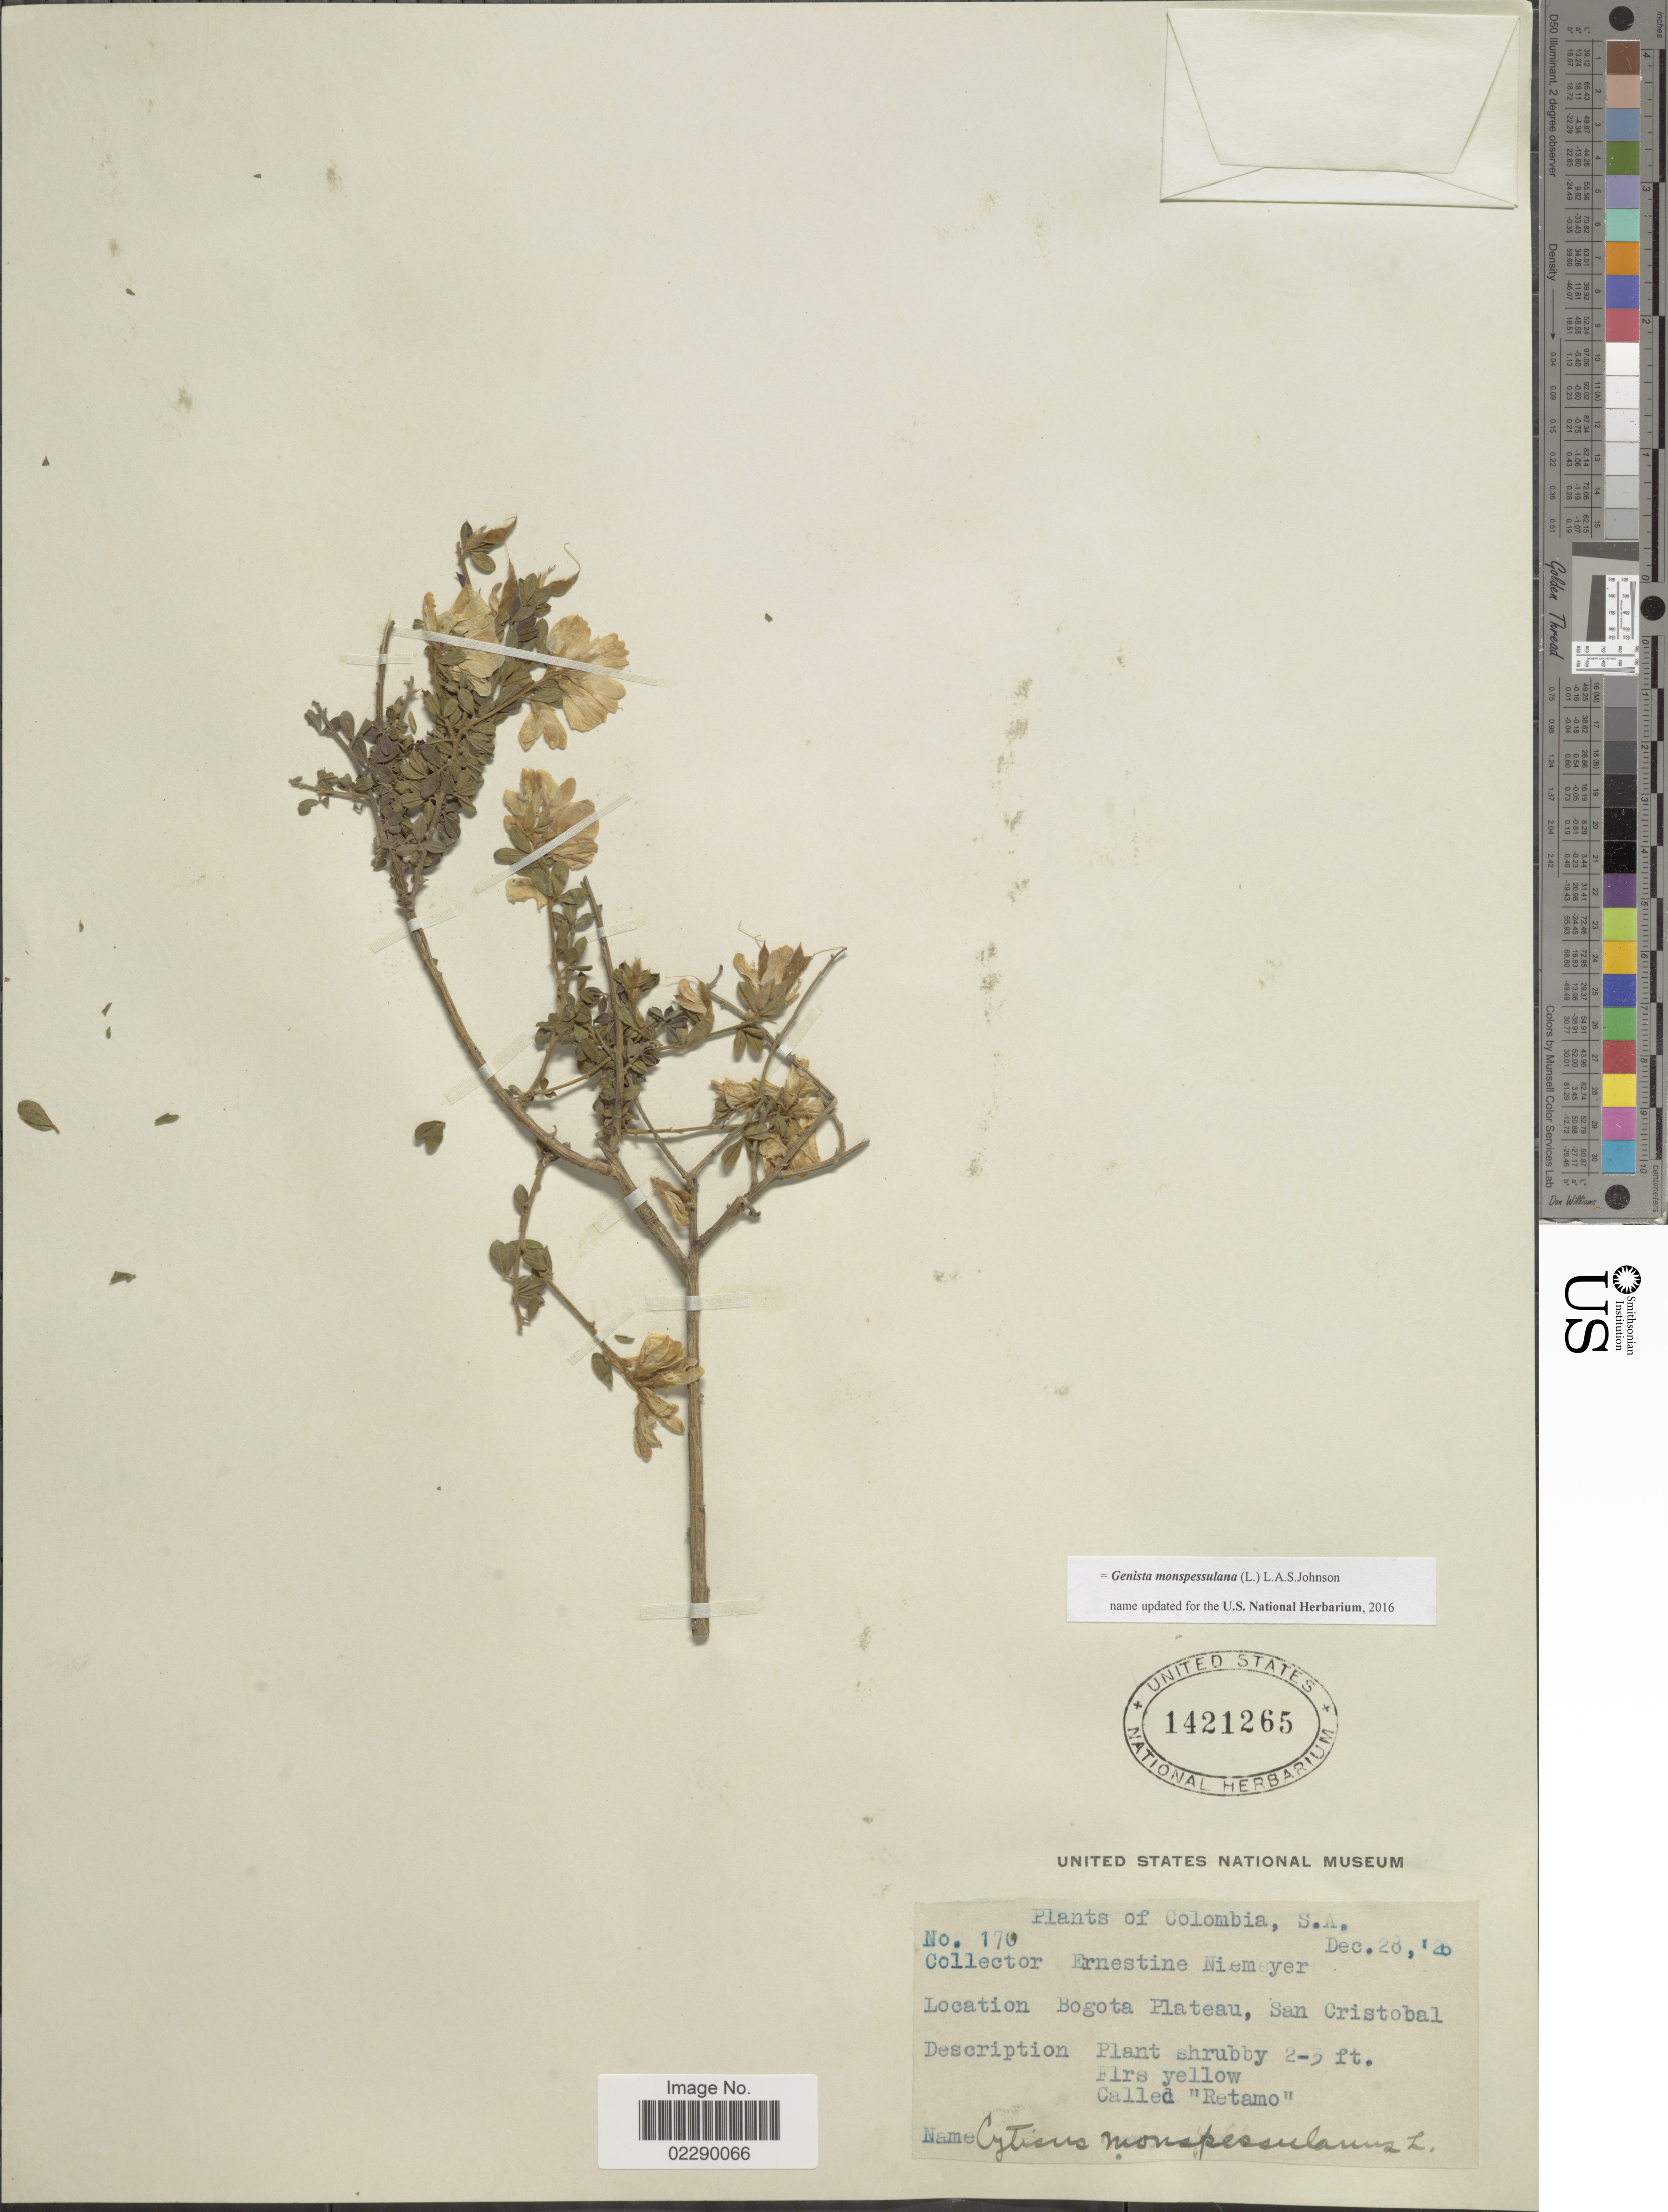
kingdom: Plantae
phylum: Tracheophyta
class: Magnoliopsida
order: Fabales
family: Fabaceae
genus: Genista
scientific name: Genista monspessulana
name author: (L.) L.A.S. Johnson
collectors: E. H. Niemeyer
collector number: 170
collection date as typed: Transcribed d/m/y: 28/12/26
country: Colombia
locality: Bogota Plateau, San Cristobal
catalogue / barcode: US 1421265